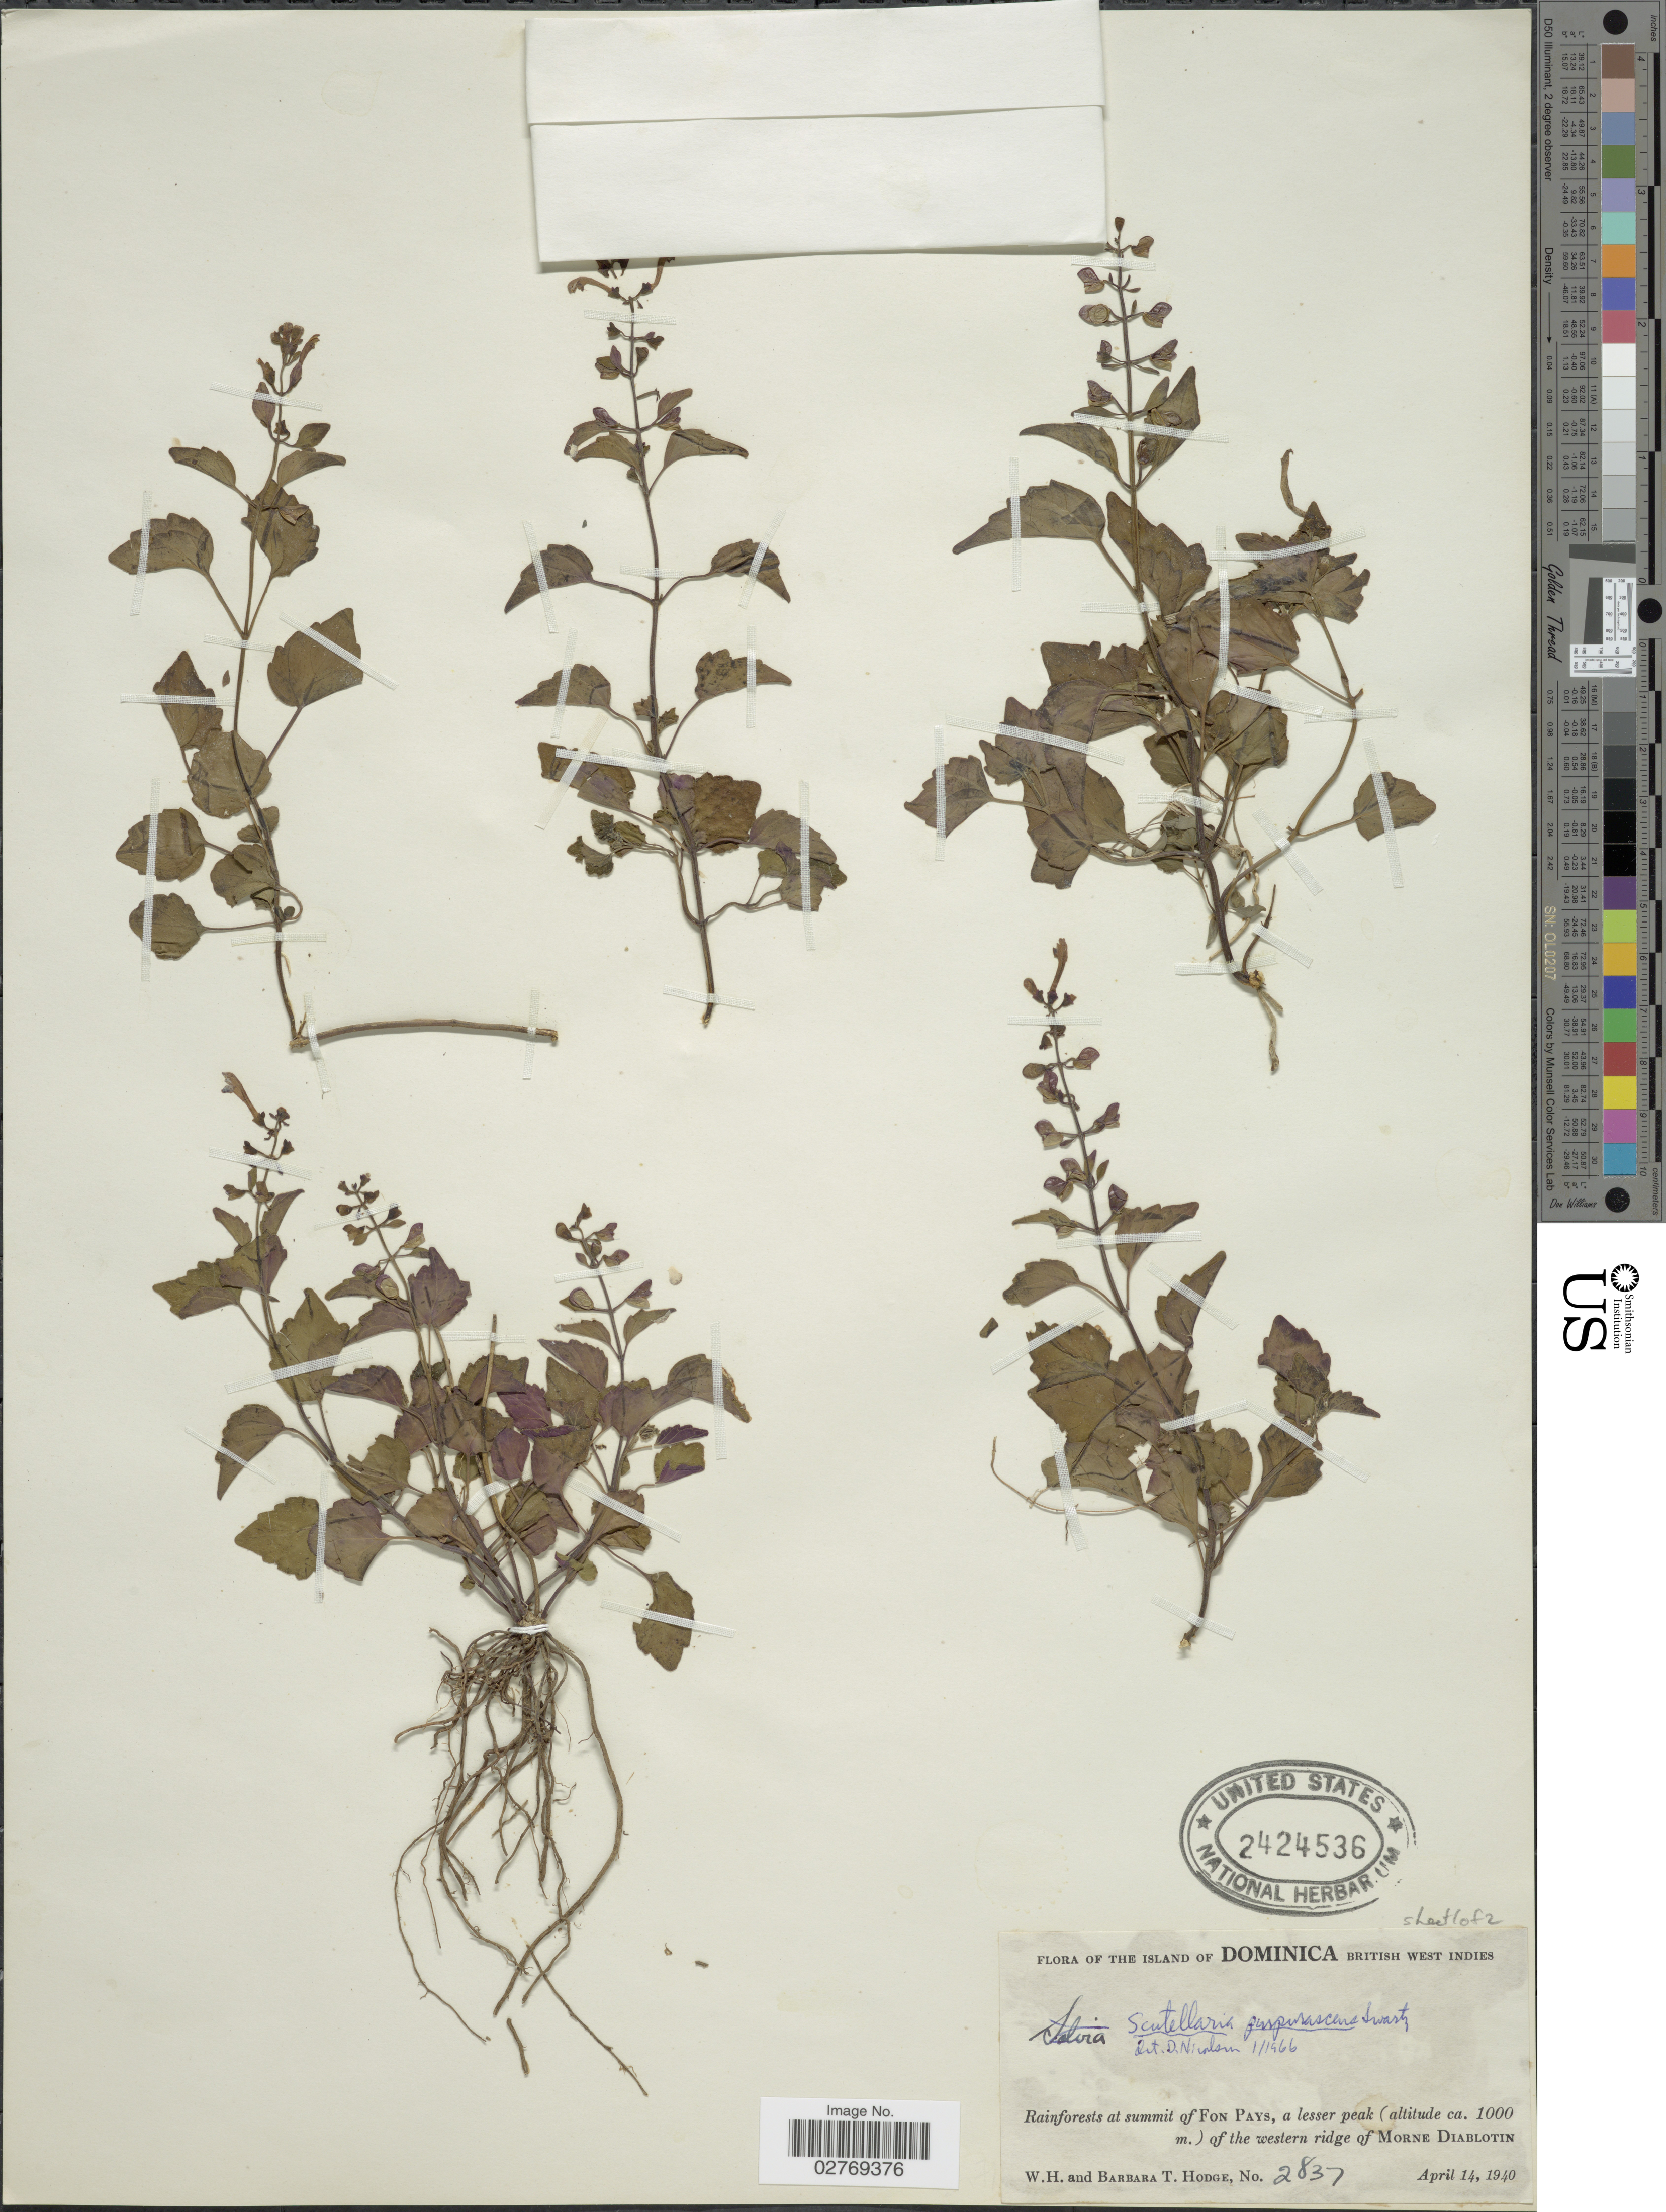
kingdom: Plantae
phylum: Tracheophyta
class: Magnoliopsida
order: Lamiales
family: Lamiaceae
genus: Scutellaria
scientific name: Scutellaria purpurascens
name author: Sw.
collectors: W. Hodge & B. Hodge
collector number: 2837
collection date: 1940-04-14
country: Dominica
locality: The Island of Dominica, British West Indies, Rainforest at summit of Fon Pays, a lesser peak of the western ridge of Morne Diablotin.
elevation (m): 1000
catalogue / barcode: US 2424536